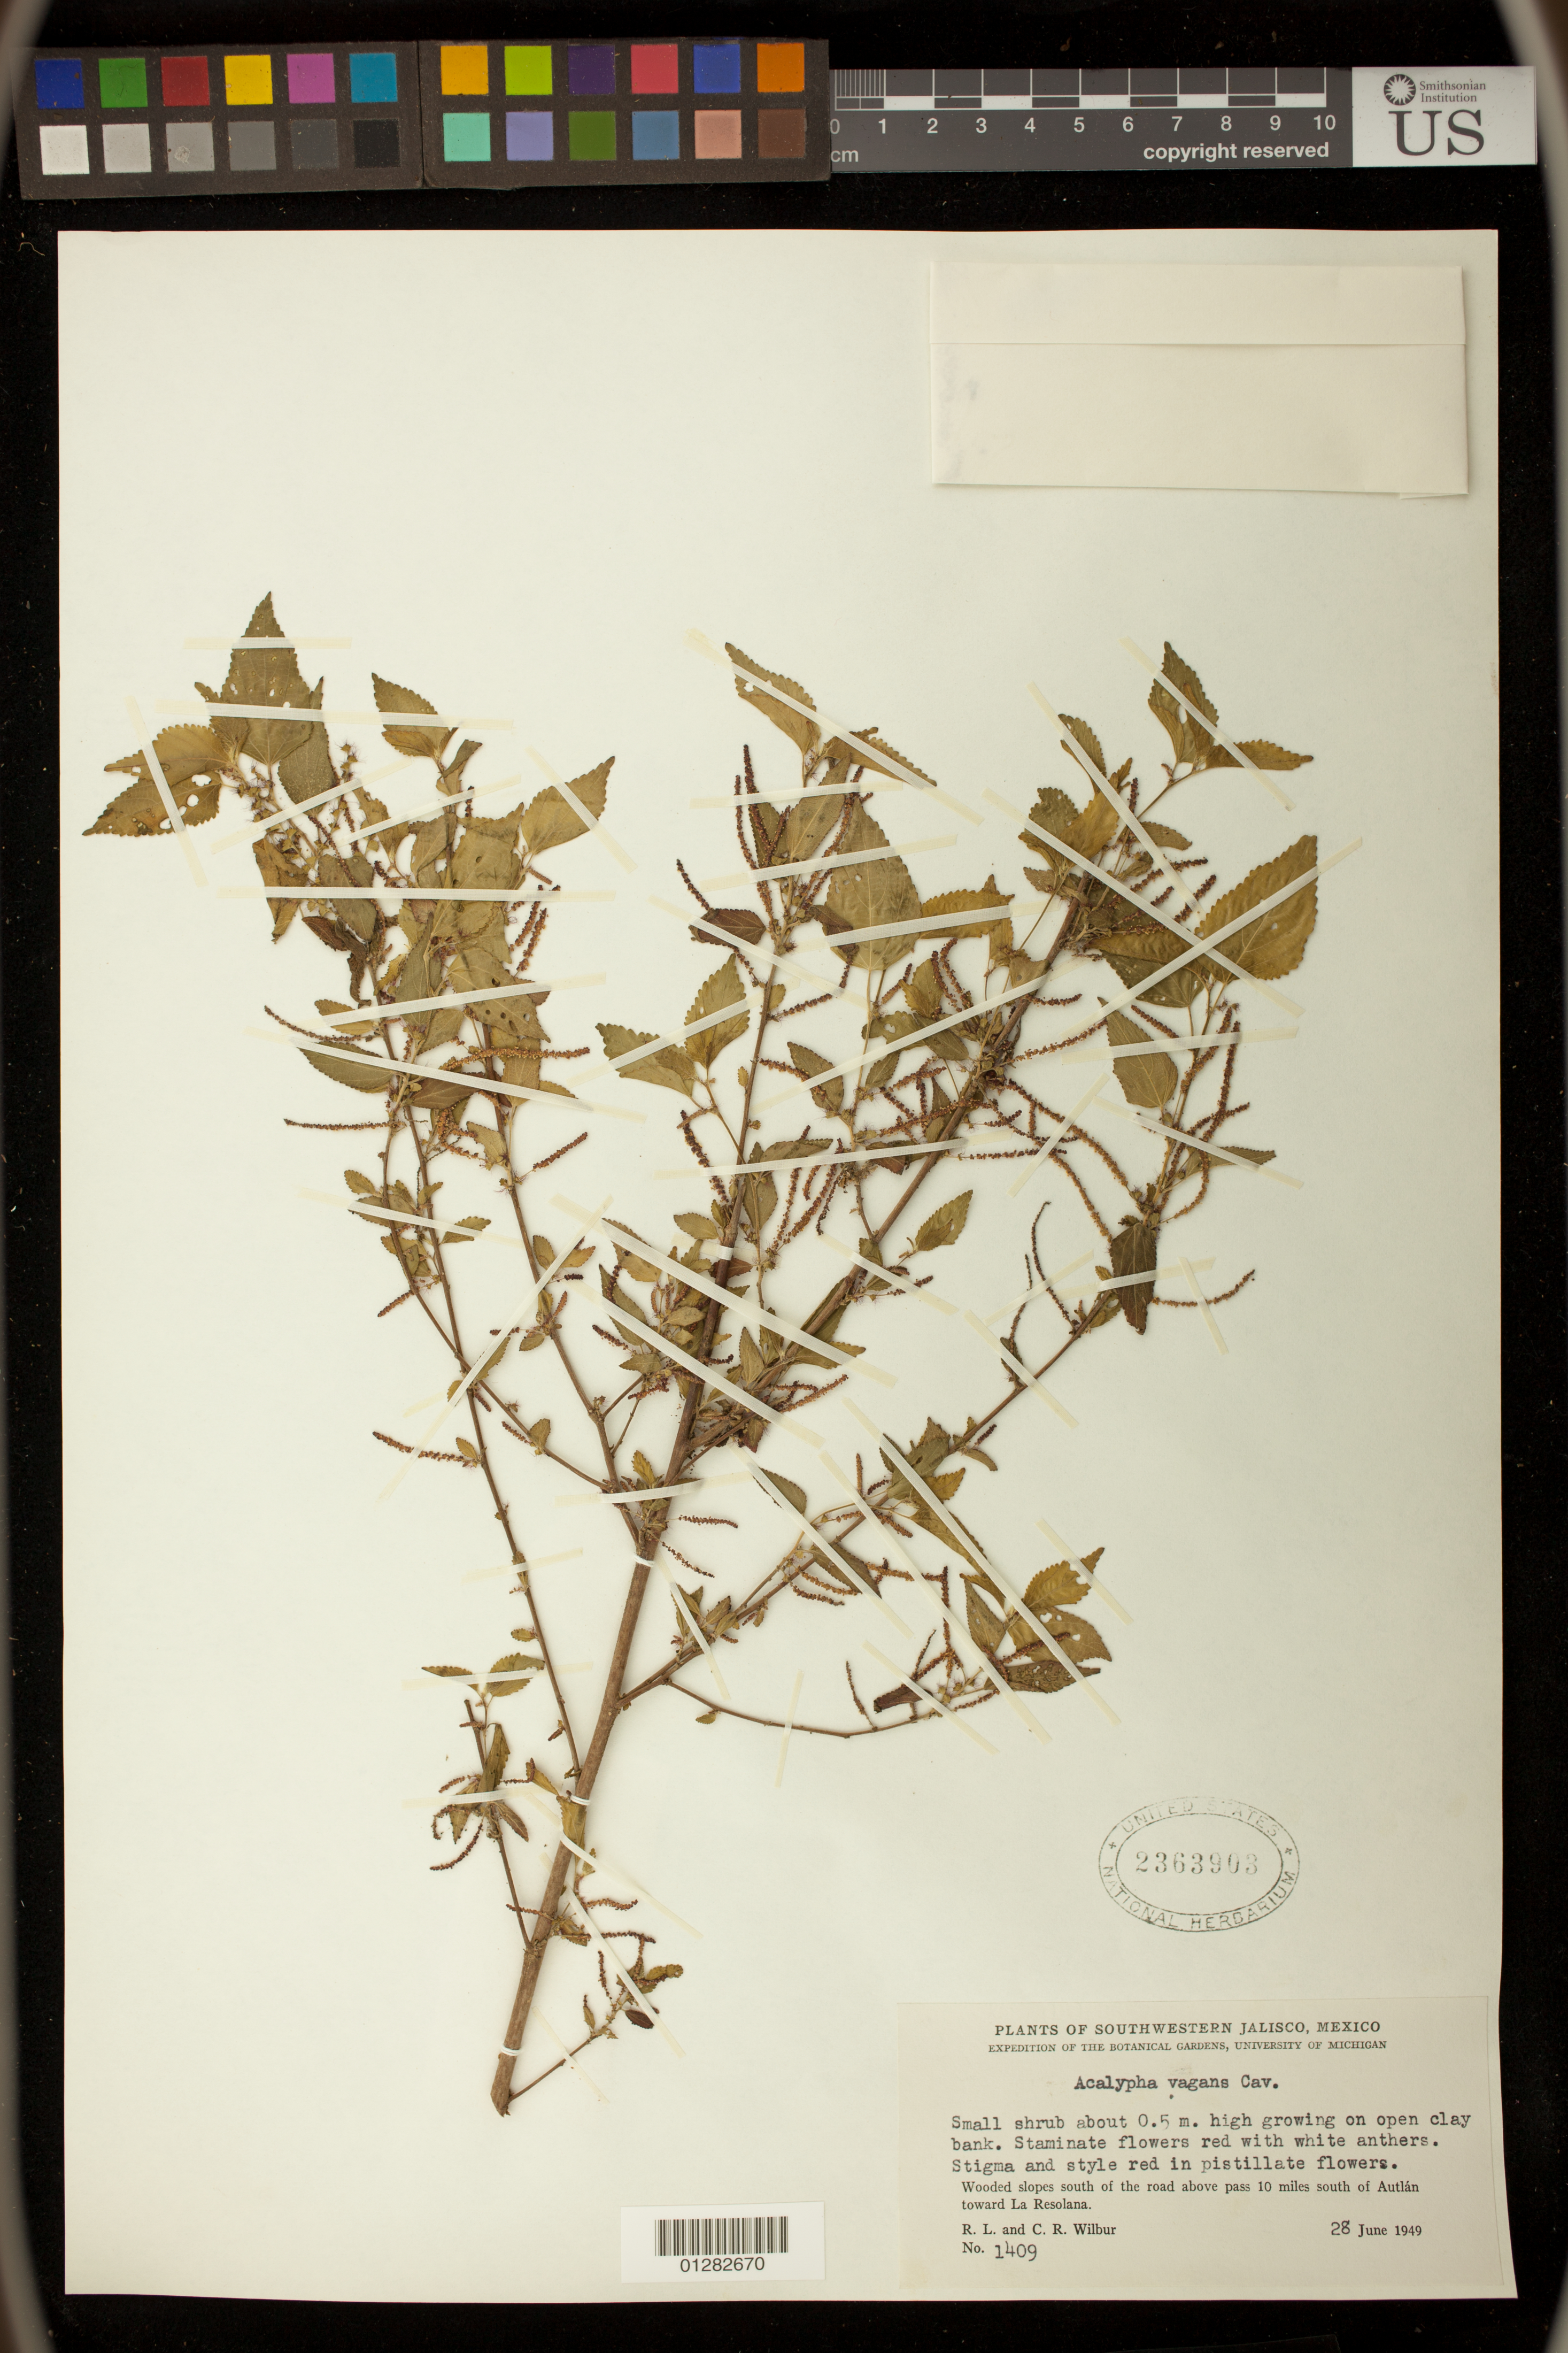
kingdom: Plantae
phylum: Tracheophyta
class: Magnoliopsida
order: Malpighiales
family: Euphorbiaceae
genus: Acalypha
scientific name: Acalypha vagans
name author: Cav.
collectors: C. Wilbur & R. L. Wilbur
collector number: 1409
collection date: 1949-06-28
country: Mexico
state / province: Jalisco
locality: Wooded slopes south of the road above pass 10 miles south of Autlán toward La Resolana.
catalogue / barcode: US 2363903